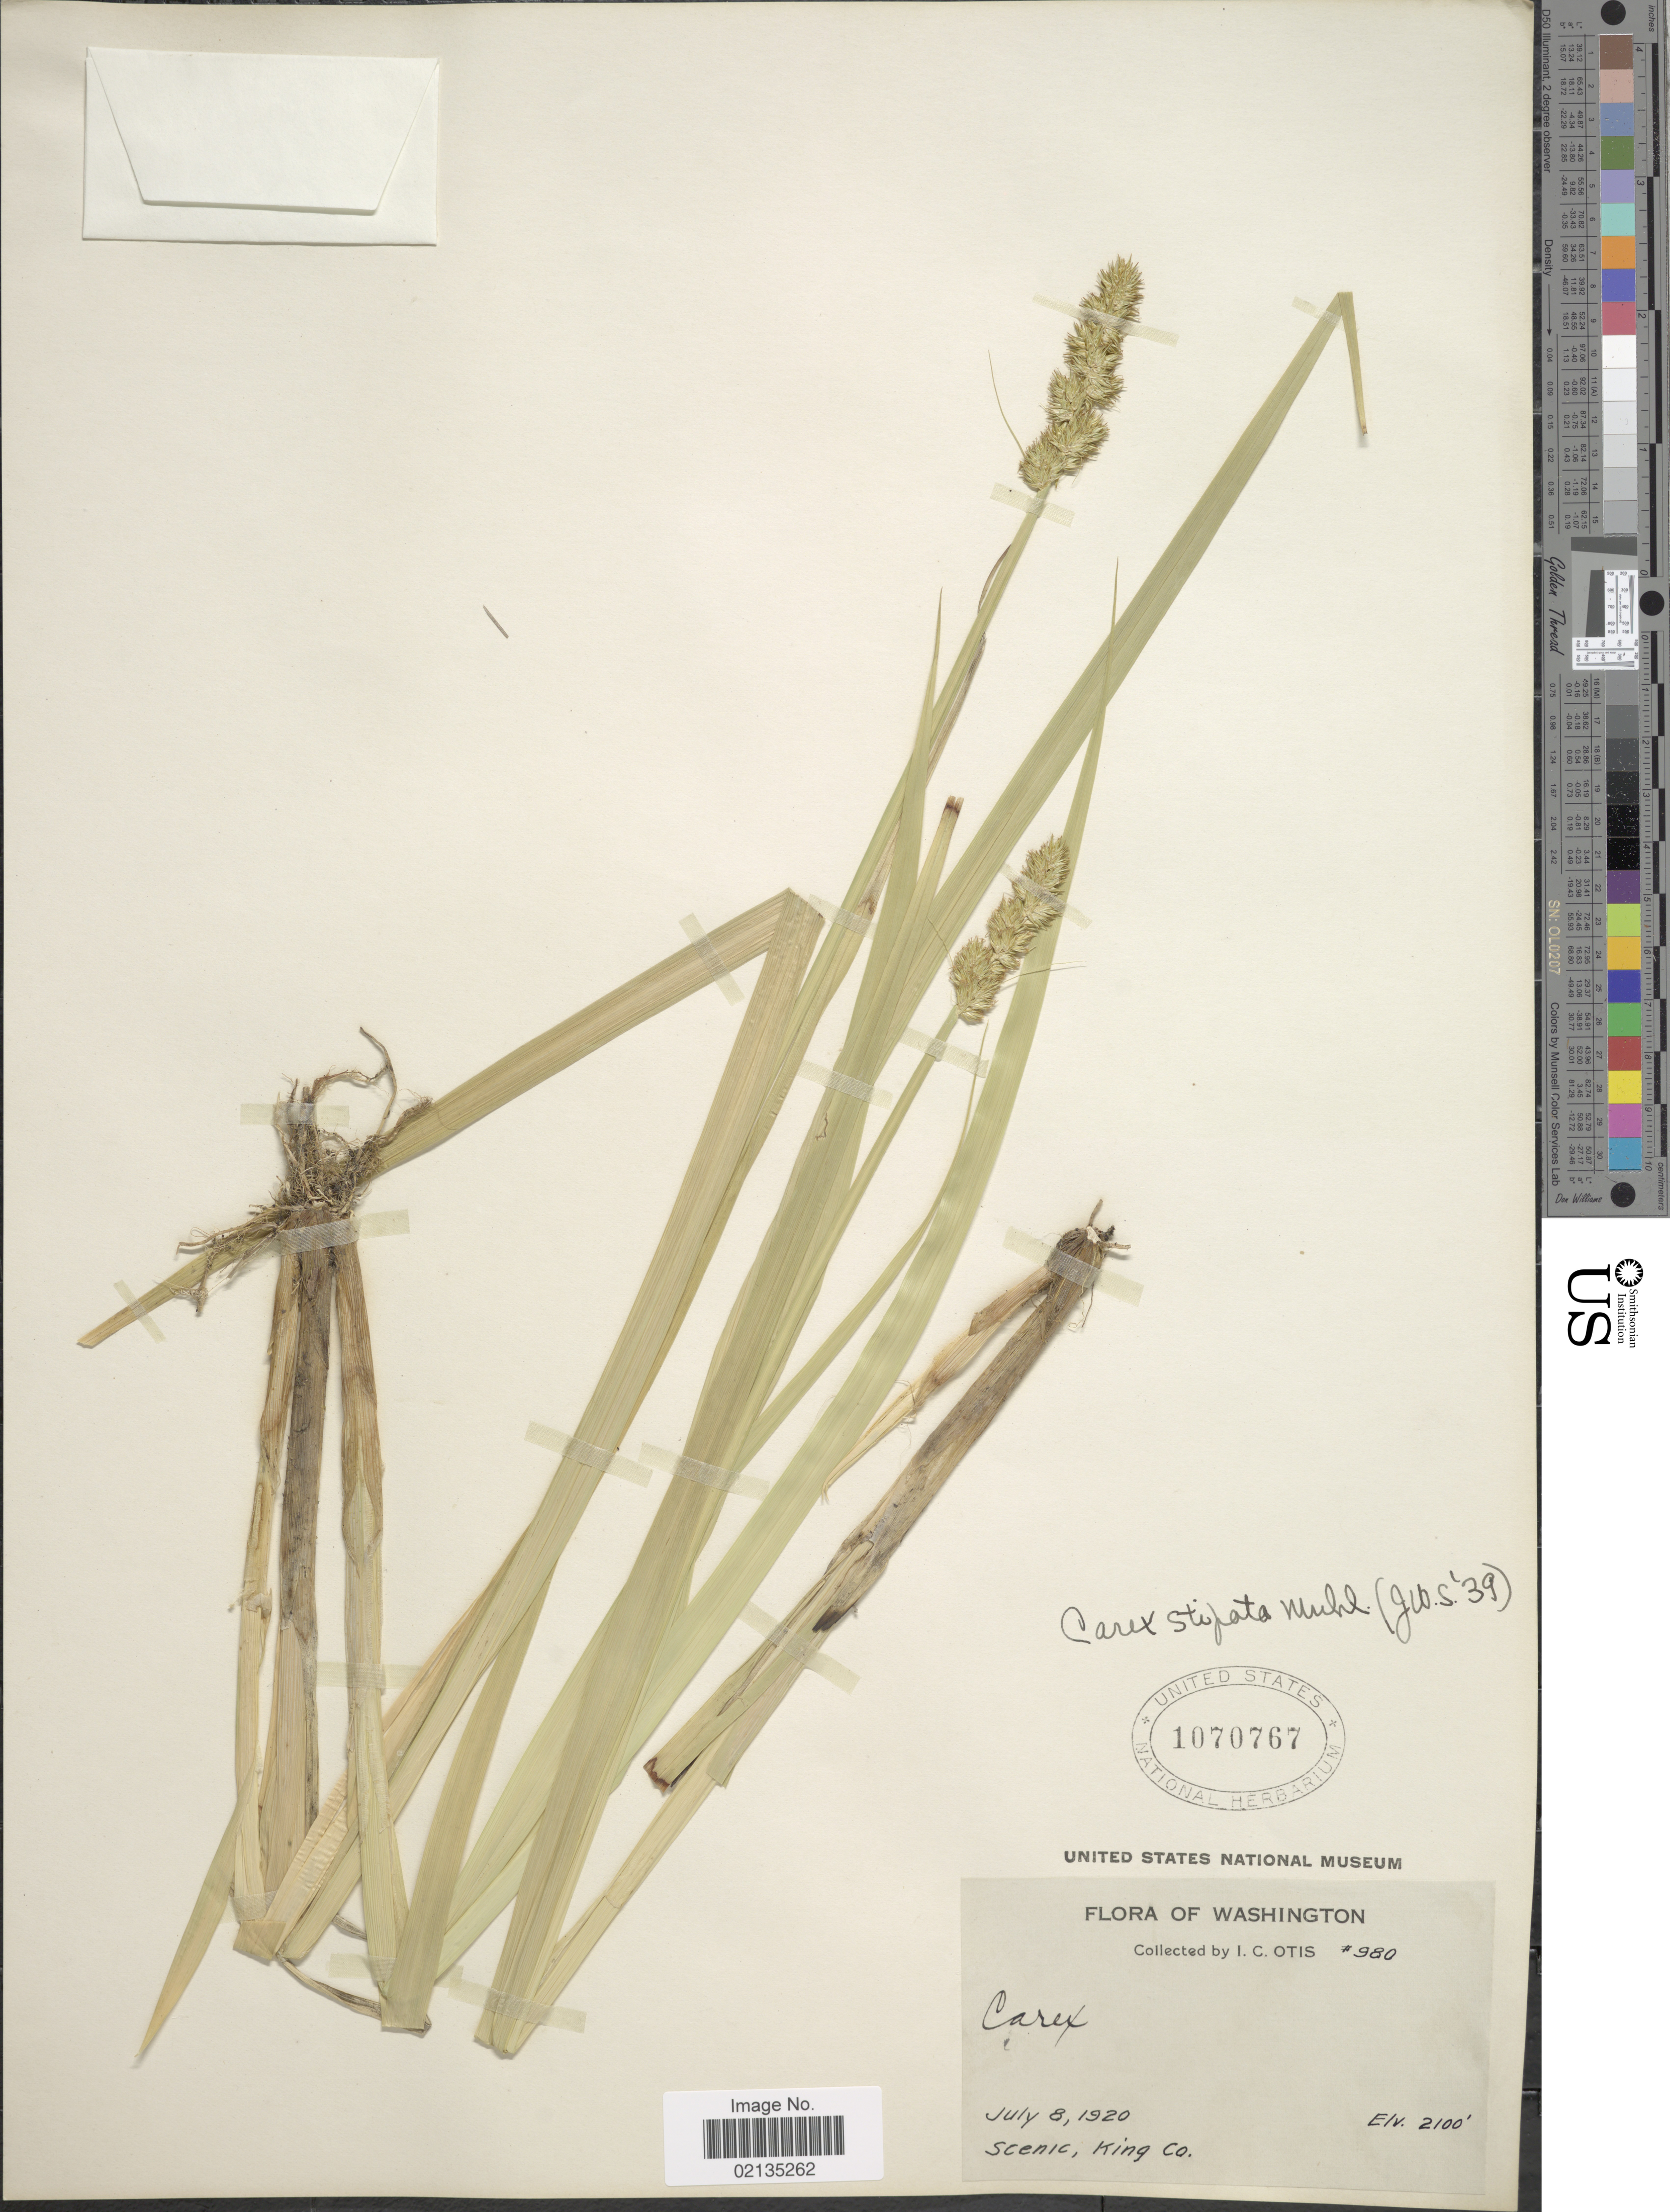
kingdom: Plantae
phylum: Tracheophyta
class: Liliopsida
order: Poales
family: Cyperaceae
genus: Carex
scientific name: Carex stipata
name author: Muhl. ex Willd.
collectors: I. C. Otis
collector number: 980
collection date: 1920-07-08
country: United States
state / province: Washington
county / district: King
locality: Washington, Scenic, King Co.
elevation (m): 640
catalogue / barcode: US 1070767